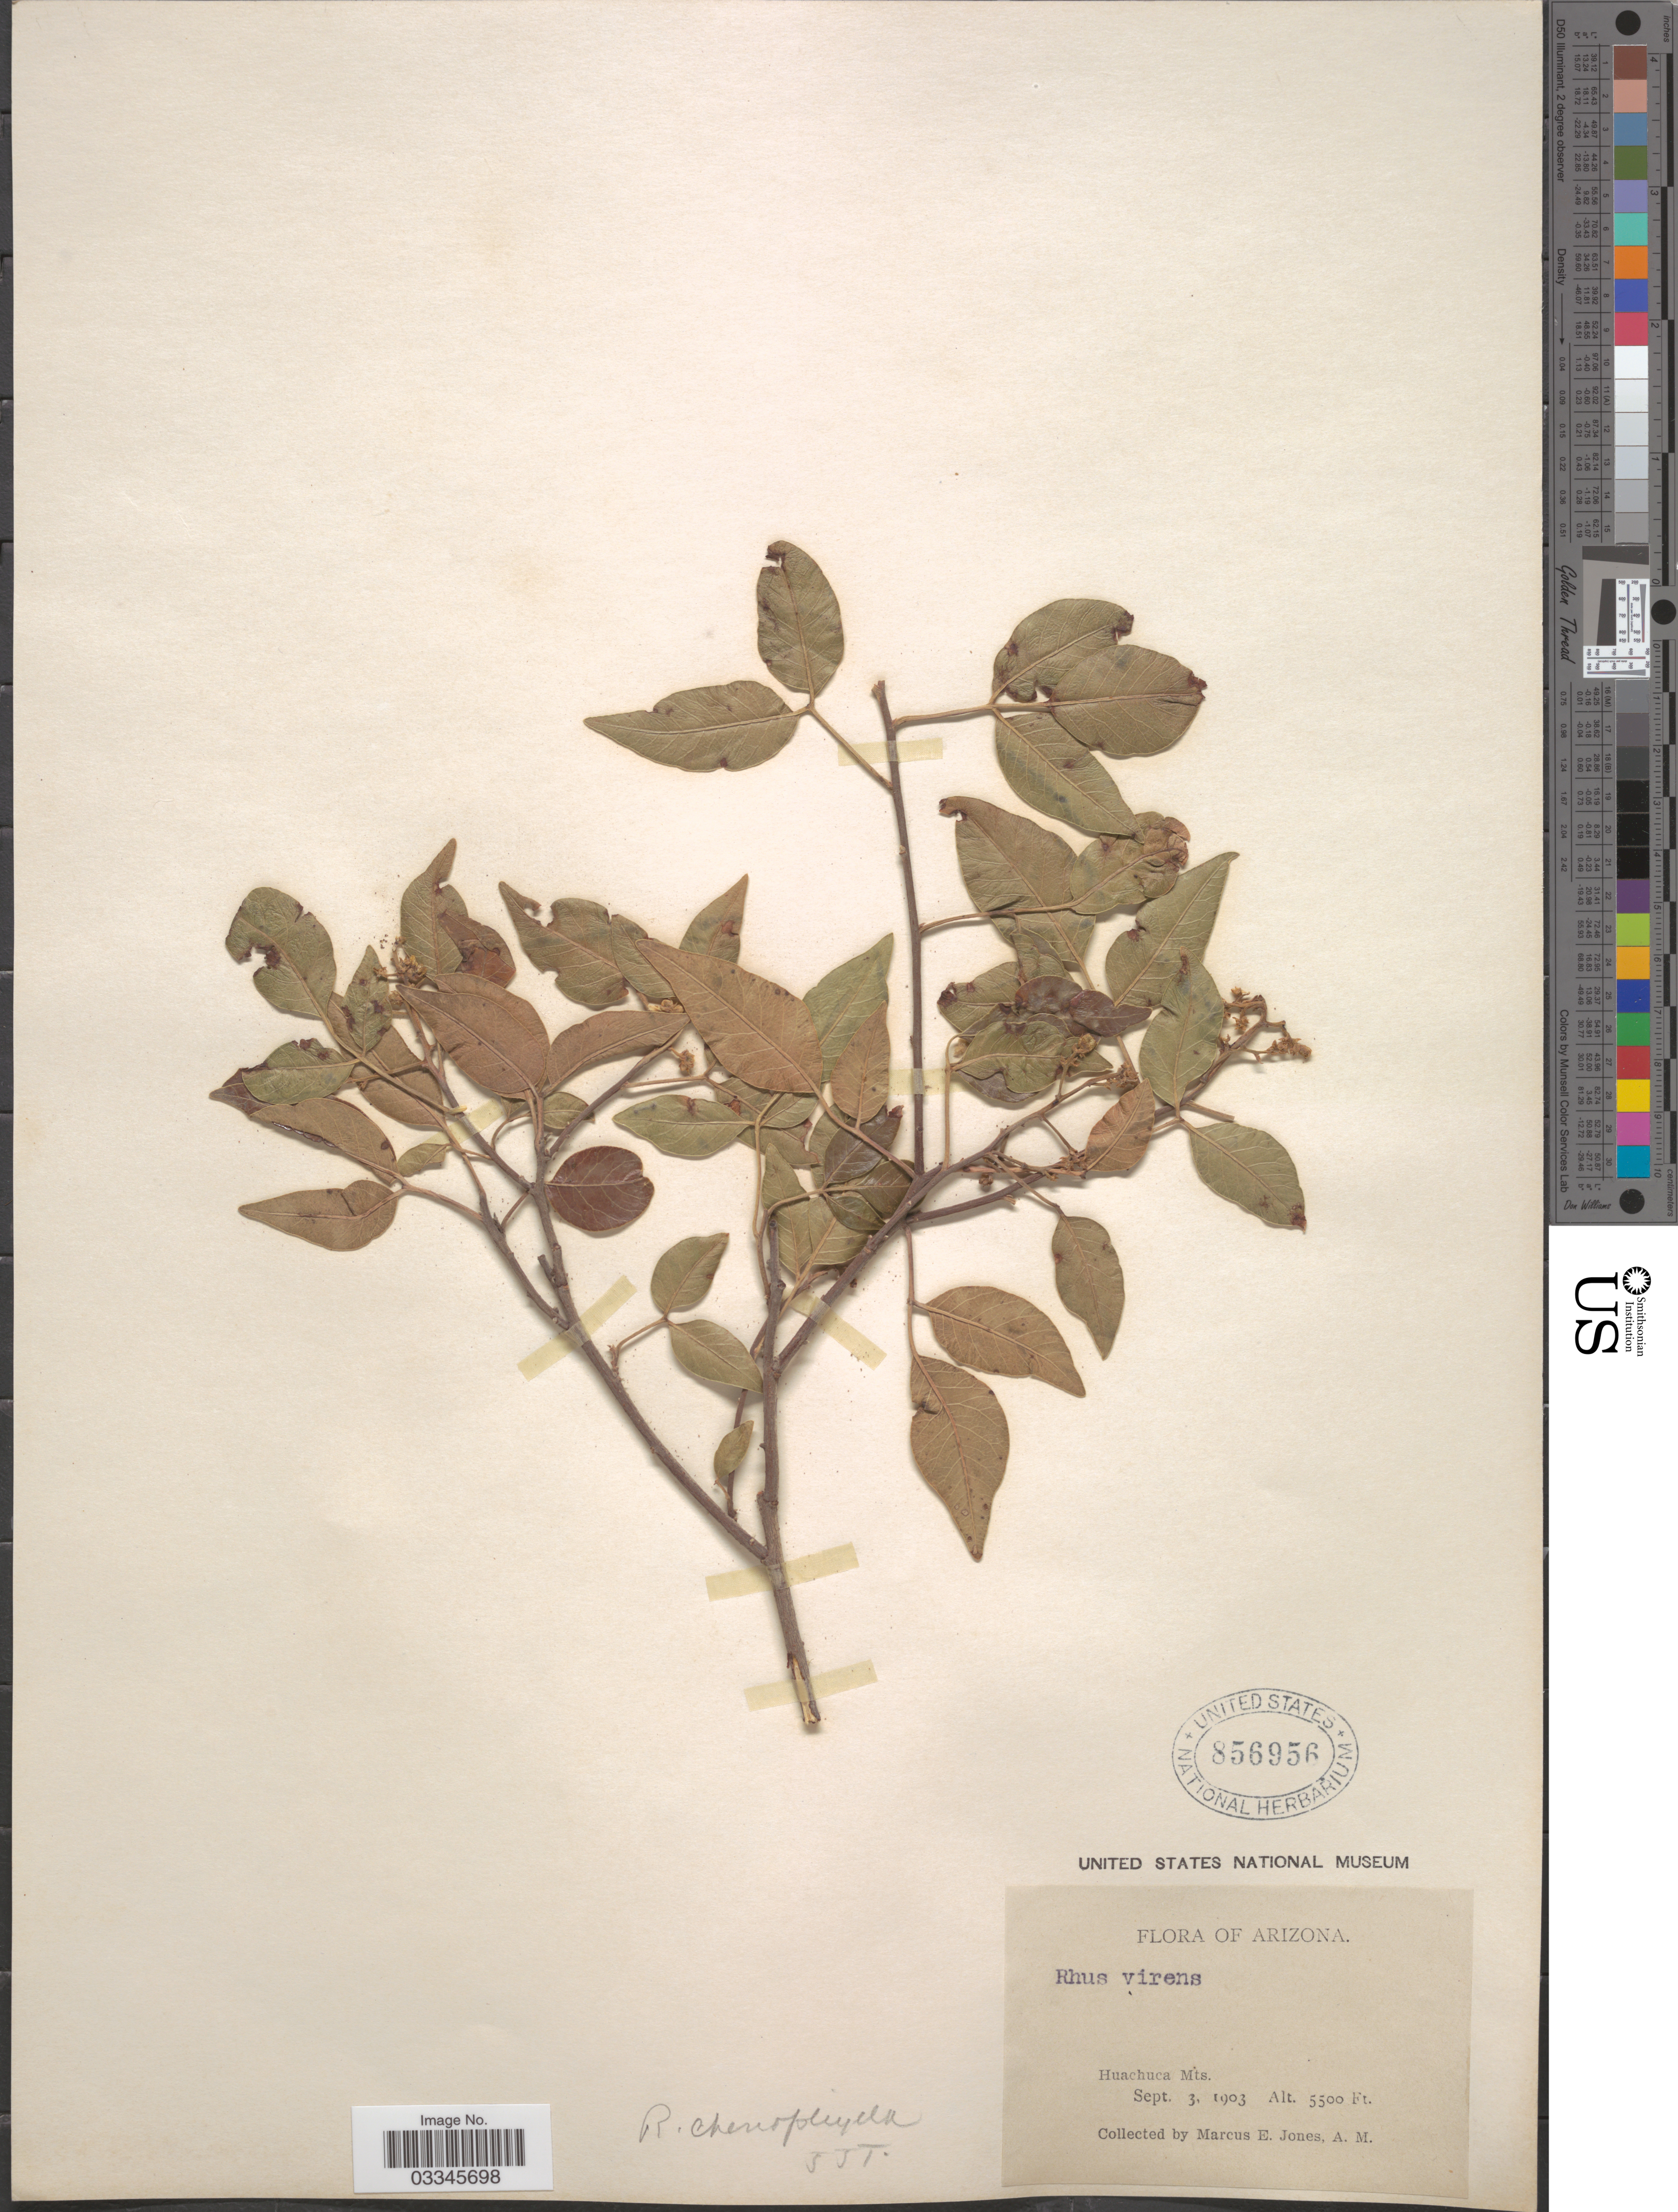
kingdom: Plantae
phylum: Tracheophyta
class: Magnoliopsida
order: Sapindales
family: Anacardiaceae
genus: Rhus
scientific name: Rhus choriophylla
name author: Wooton & Standl.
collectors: M. E. Jones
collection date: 1903-09-03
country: United States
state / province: Arizona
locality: Huachuca Mts.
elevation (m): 1615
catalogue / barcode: US 856956